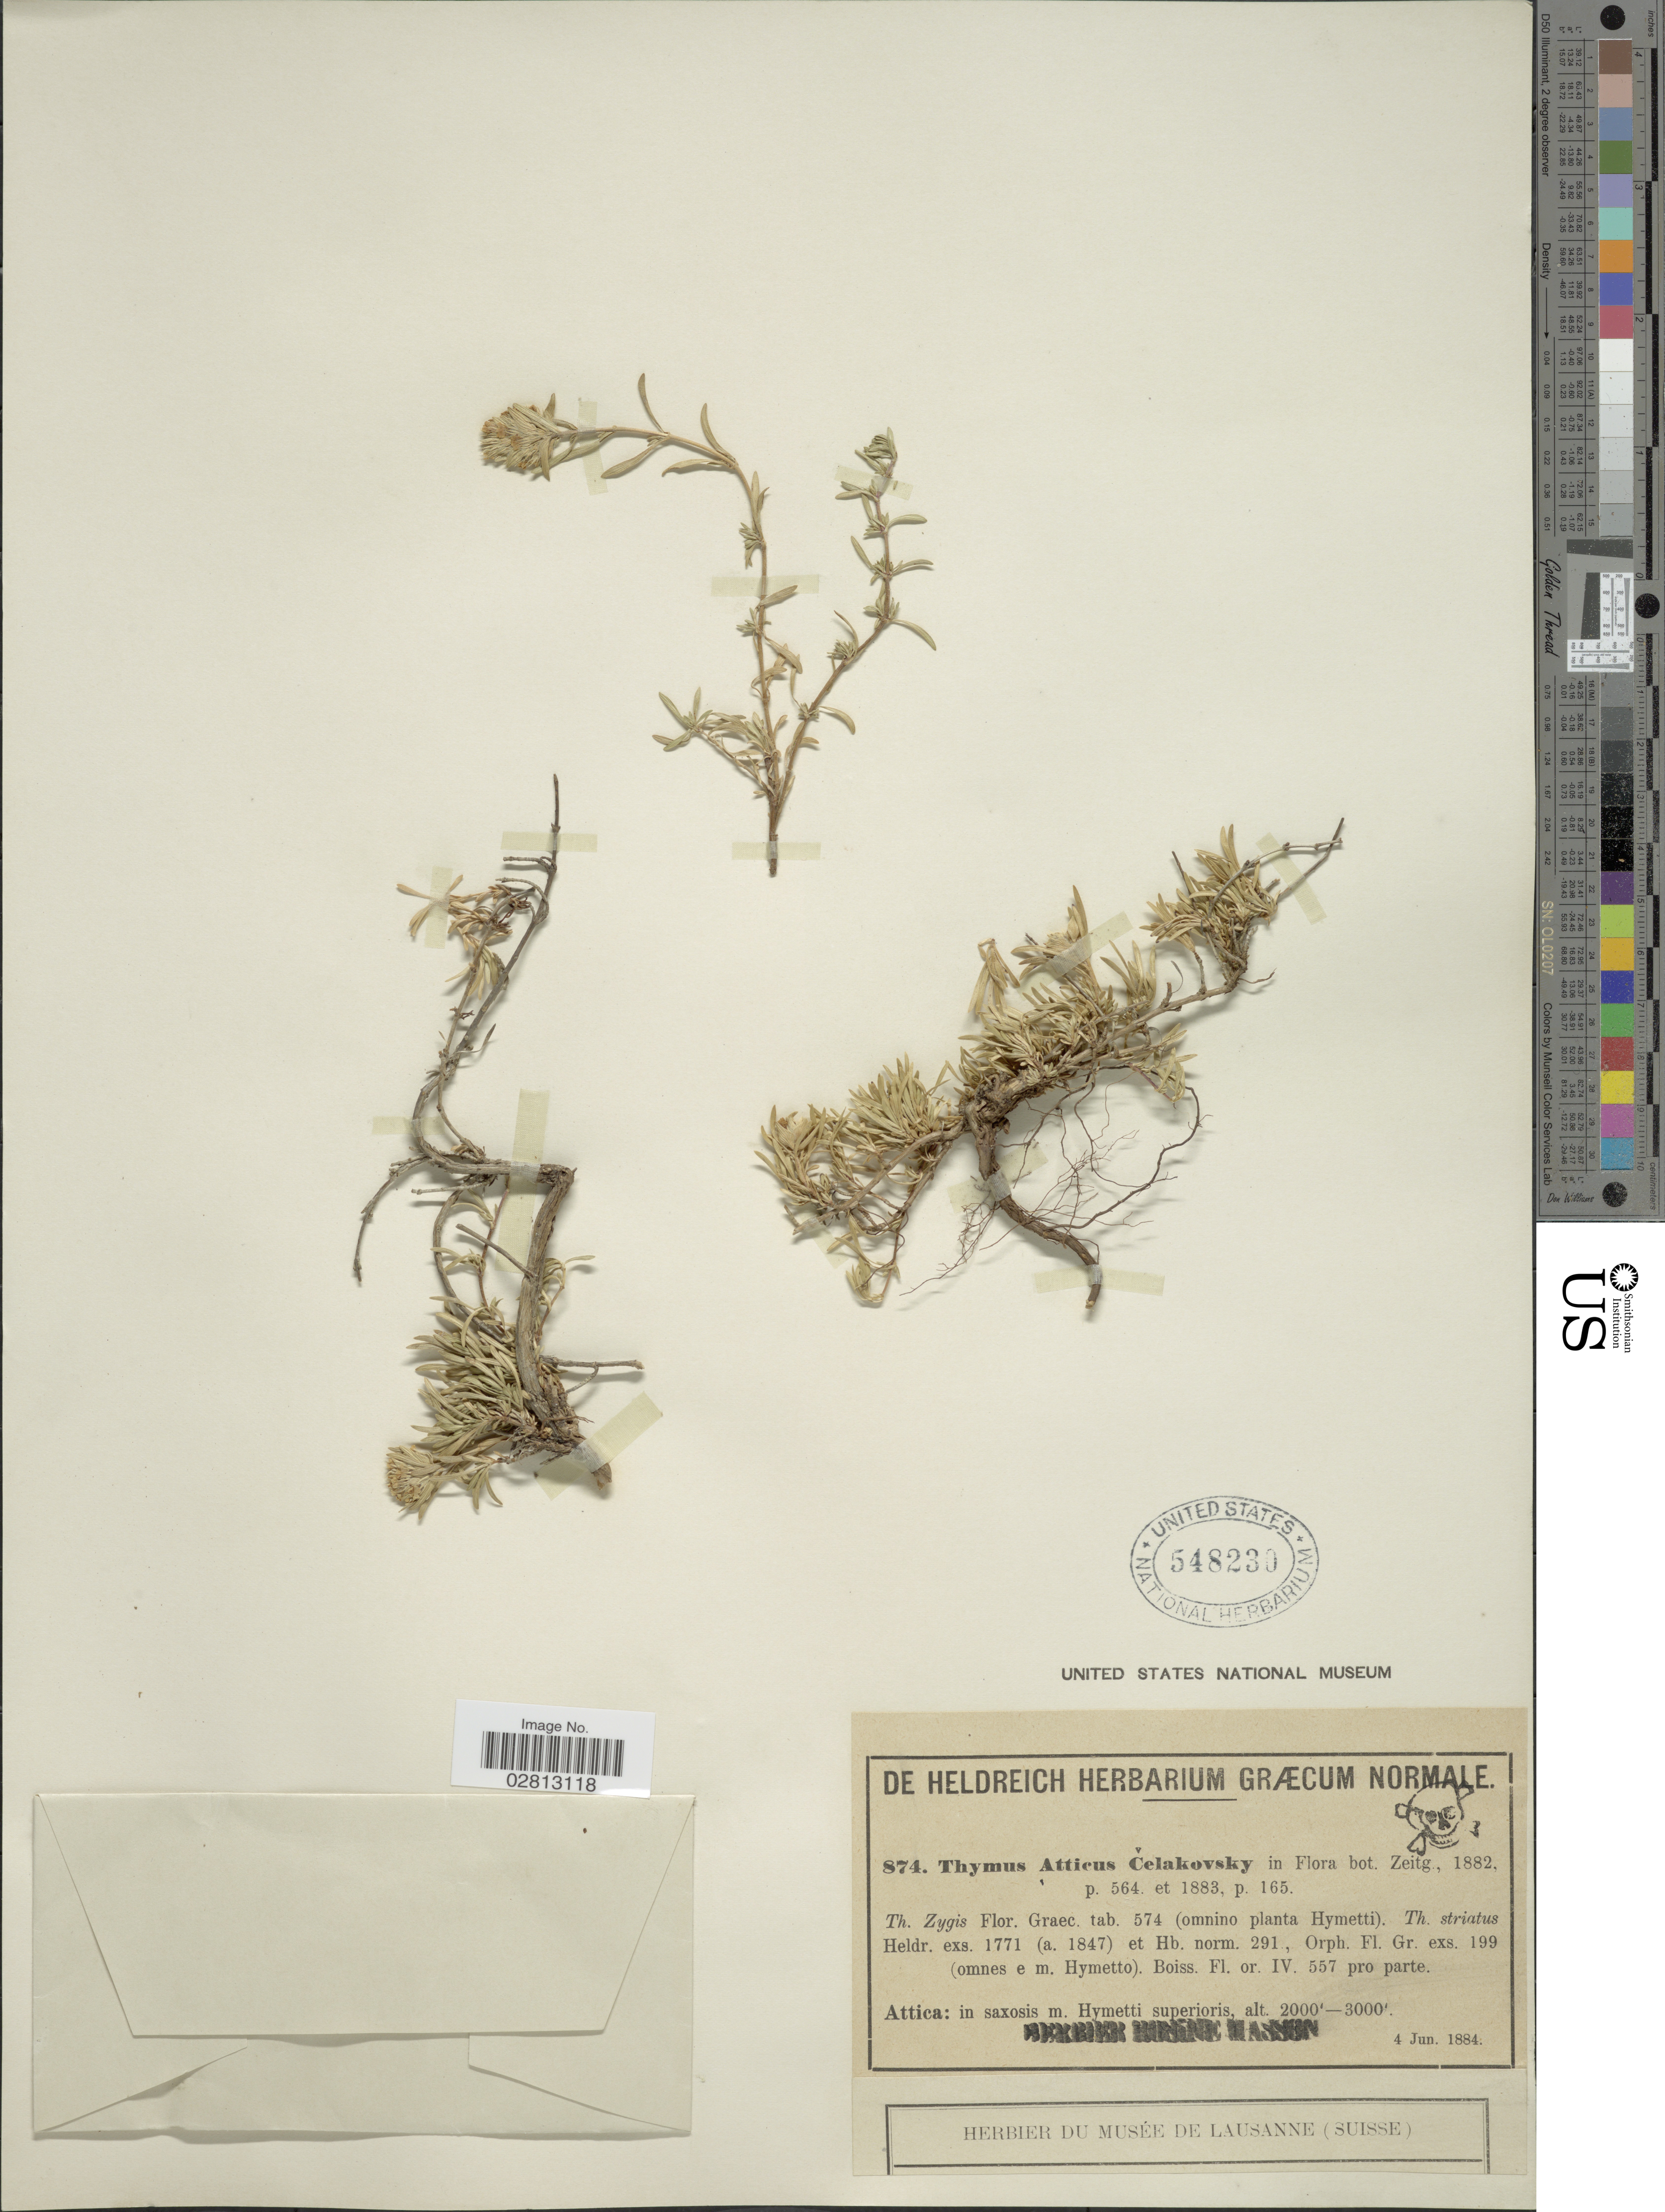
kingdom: Plantae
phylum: Tracheophyta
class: Magnoliopsida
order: Lamiales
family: Lamiaceae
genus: Thymus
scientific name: Thymus atticus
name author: Čelak.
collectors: ex herb. De Heldreich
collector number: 874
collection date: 1884-06-04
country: Greece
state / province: Attica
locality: Attica, in saxosis m. Hymetti superioris.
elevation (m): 610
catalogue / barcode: US 548230